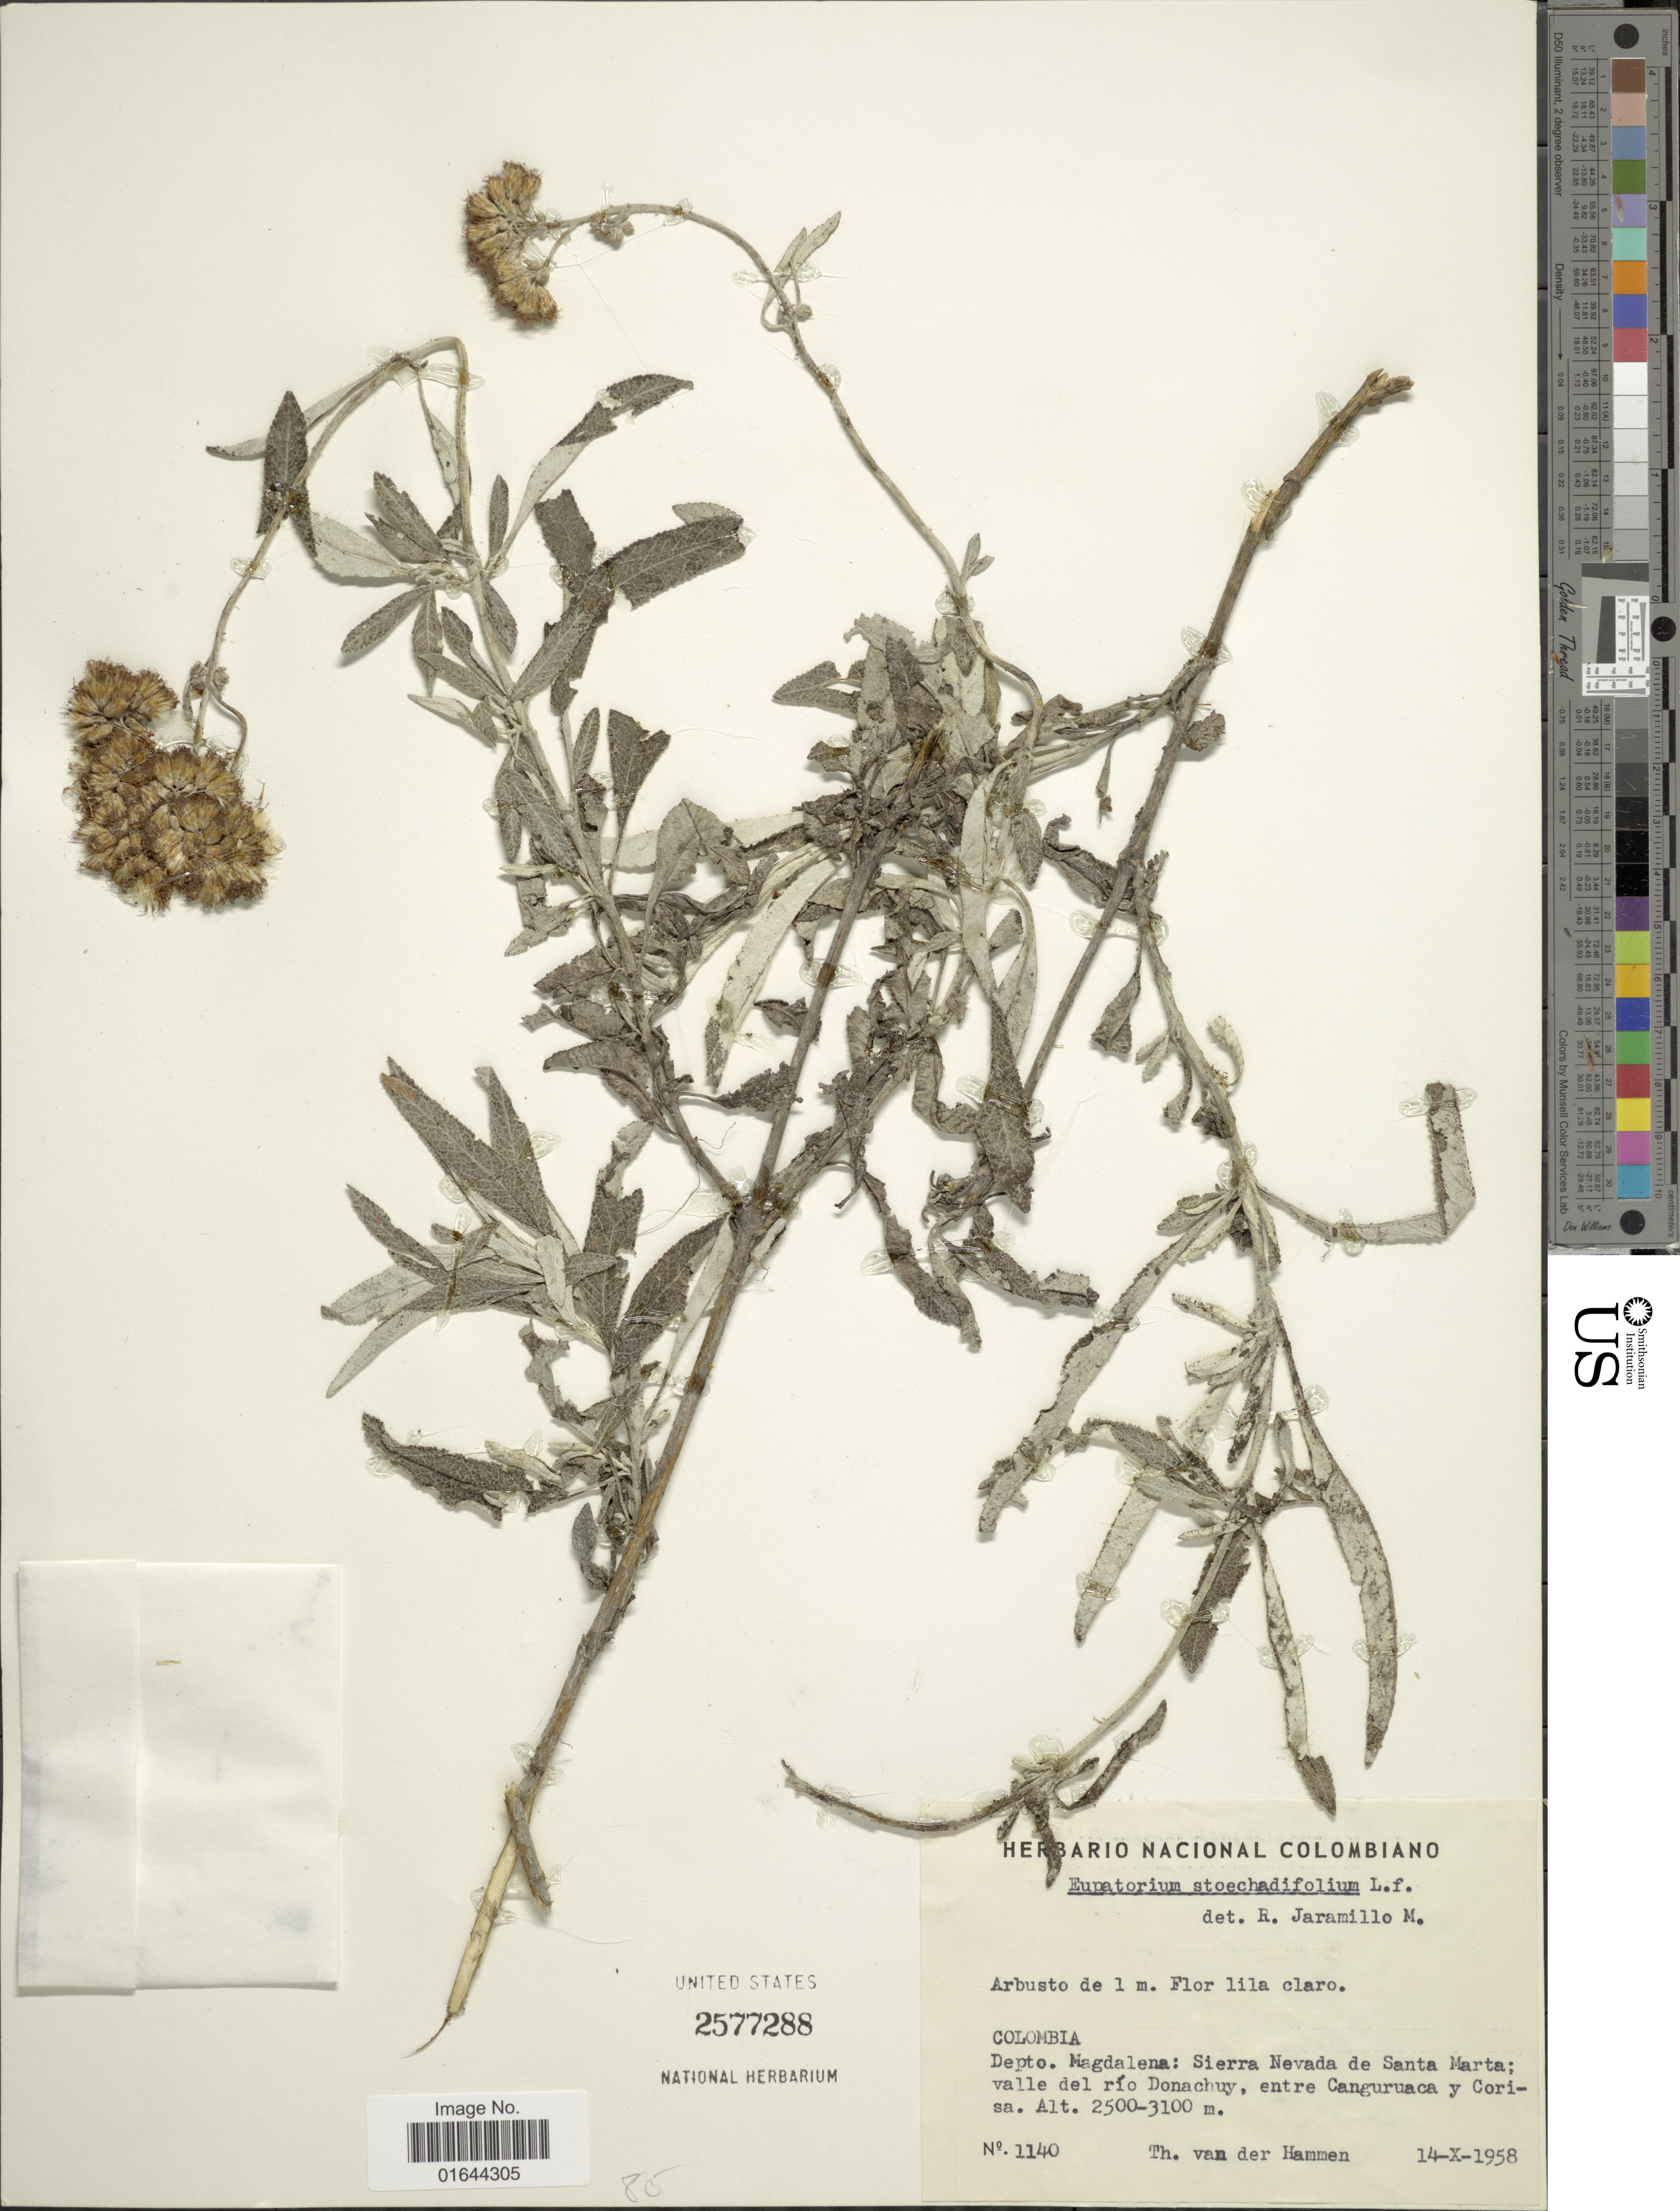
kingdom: Plantae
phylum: Tracheophyta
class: Magnoliopsida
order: Asterales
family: Asteraceae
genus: Lourteigia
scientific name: Lourteigia stoechadifolia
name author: (L. f.) R.M. King & H. Rob.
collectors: T. Hammen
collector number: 1140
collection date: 1958-10-14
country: Colombia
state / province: Magdalena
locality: Depto. Magdalena: Sierra Nevada de Santa Marta; valle del rio Donachuy, entre Canguruaca y Corisa.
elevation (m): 2500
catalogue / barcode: US 2577288